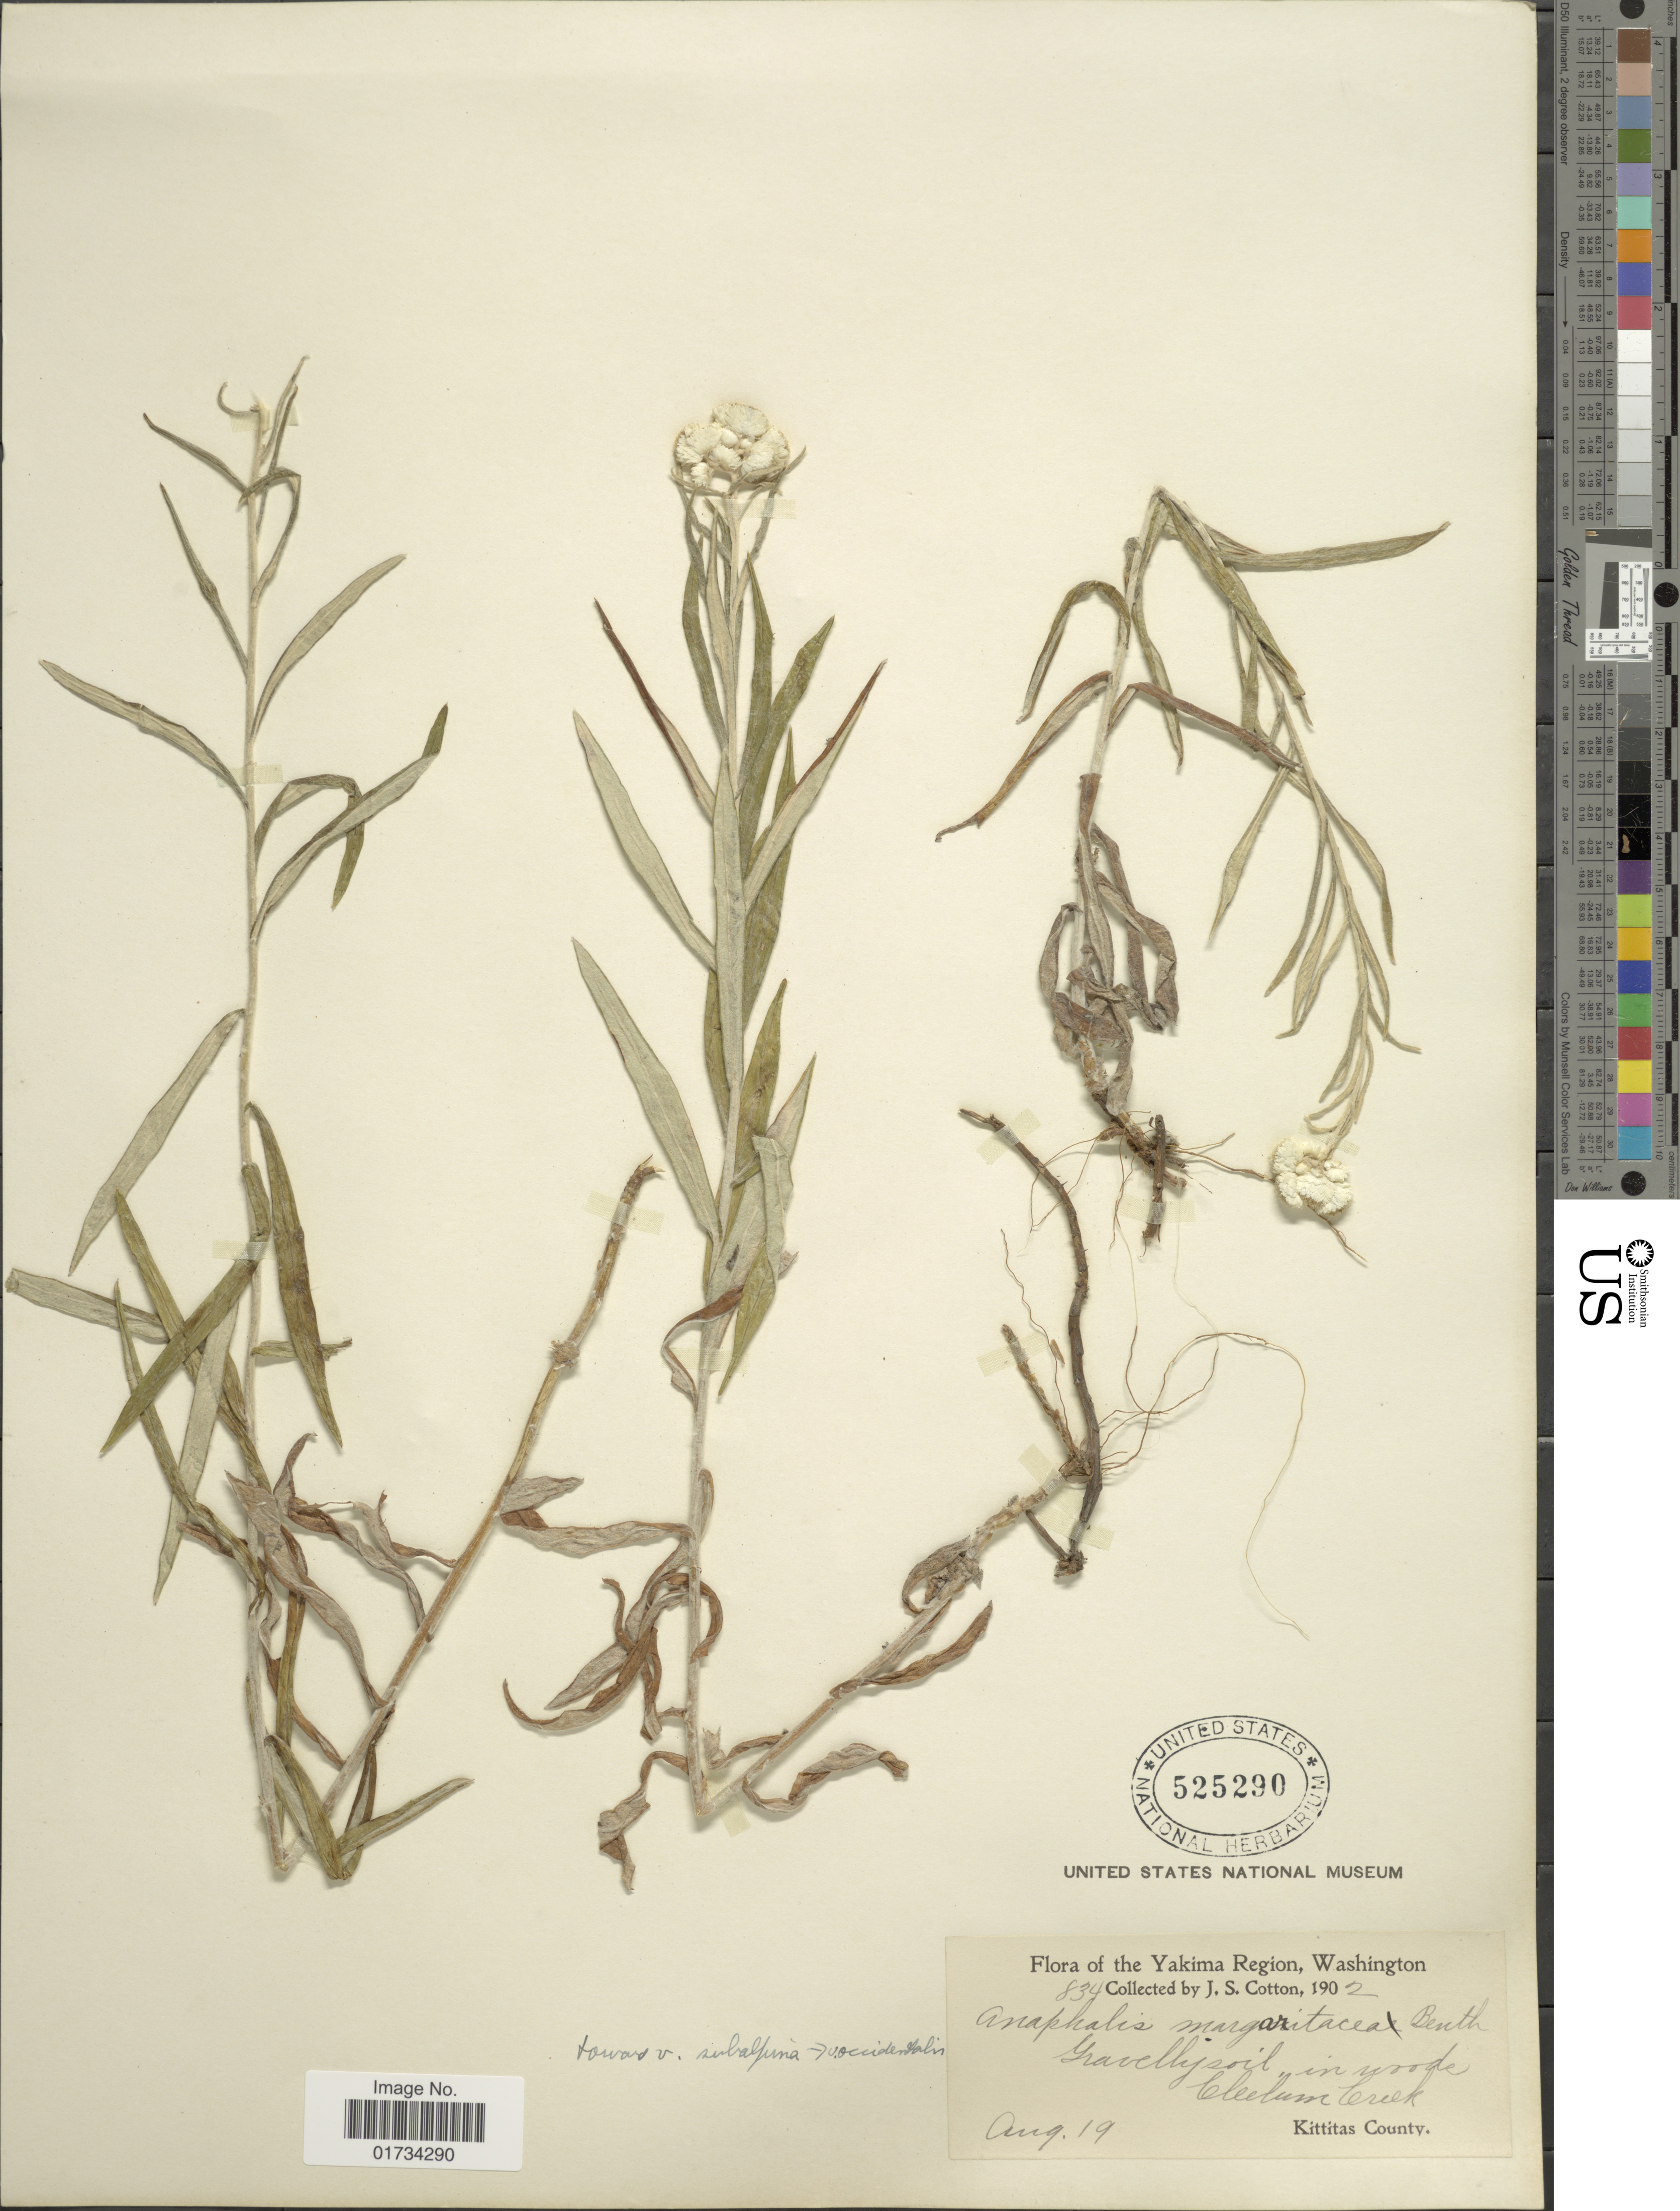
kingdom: Plantae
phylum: Tracheophyta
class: Magnoliopsida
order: Asterales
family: Asteraceae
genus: Anaphalis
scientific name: Anaphalis margaritacea var. occidentalis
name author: Greene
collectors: J. S. Cotton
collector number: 834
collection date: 1902-08-19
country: United States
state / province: Washington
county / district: Kittitas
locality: Yakima Region, Washington. Gravelly soil, in woods Cleelum Creek. Kittitas County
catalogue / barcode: US 525290